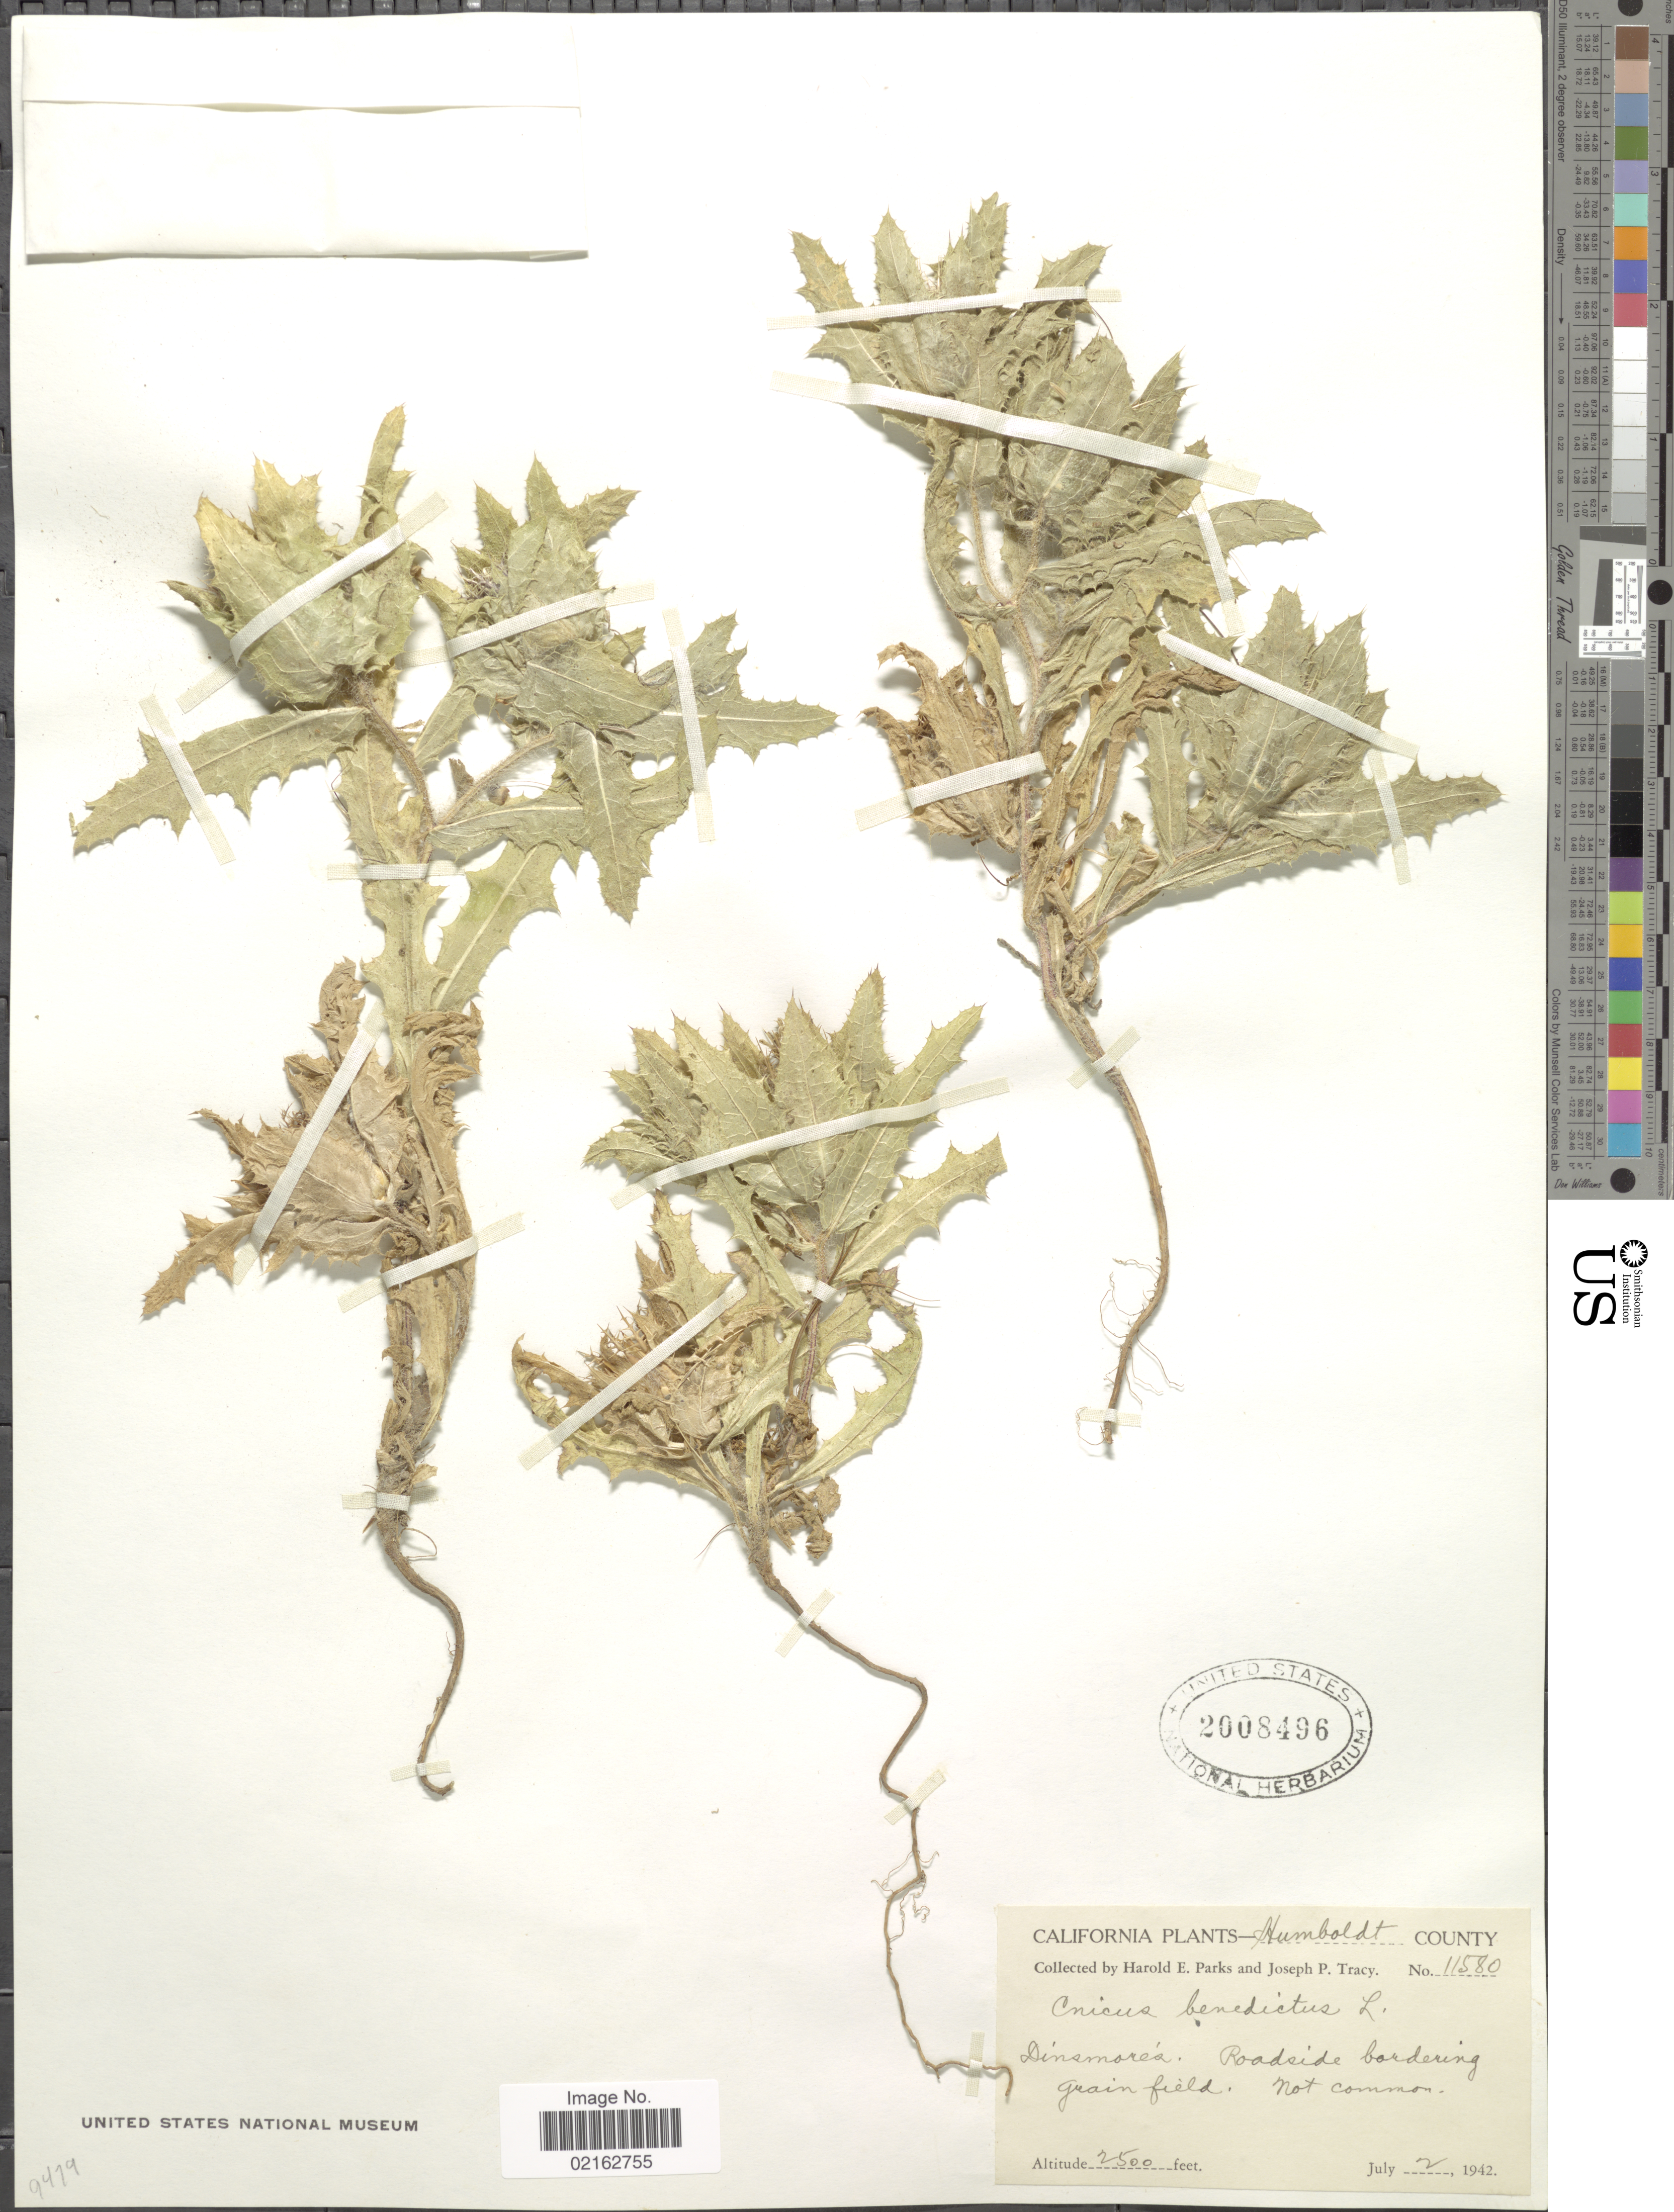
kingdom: Plantae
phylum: Tracheophyta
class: Magnoliopsida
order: Asterales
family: Asteraceae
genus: Centaurea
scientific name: Centaurea benedicta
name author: (L.) L.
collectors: H. E. Parks & J. Tracy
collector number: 11580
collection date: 1942-07-02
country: United States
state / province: California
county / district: Humboldt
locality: Humboldt County. Dinsmores. Roadside bordering grain field.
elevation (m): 762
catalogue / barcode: US 2008496